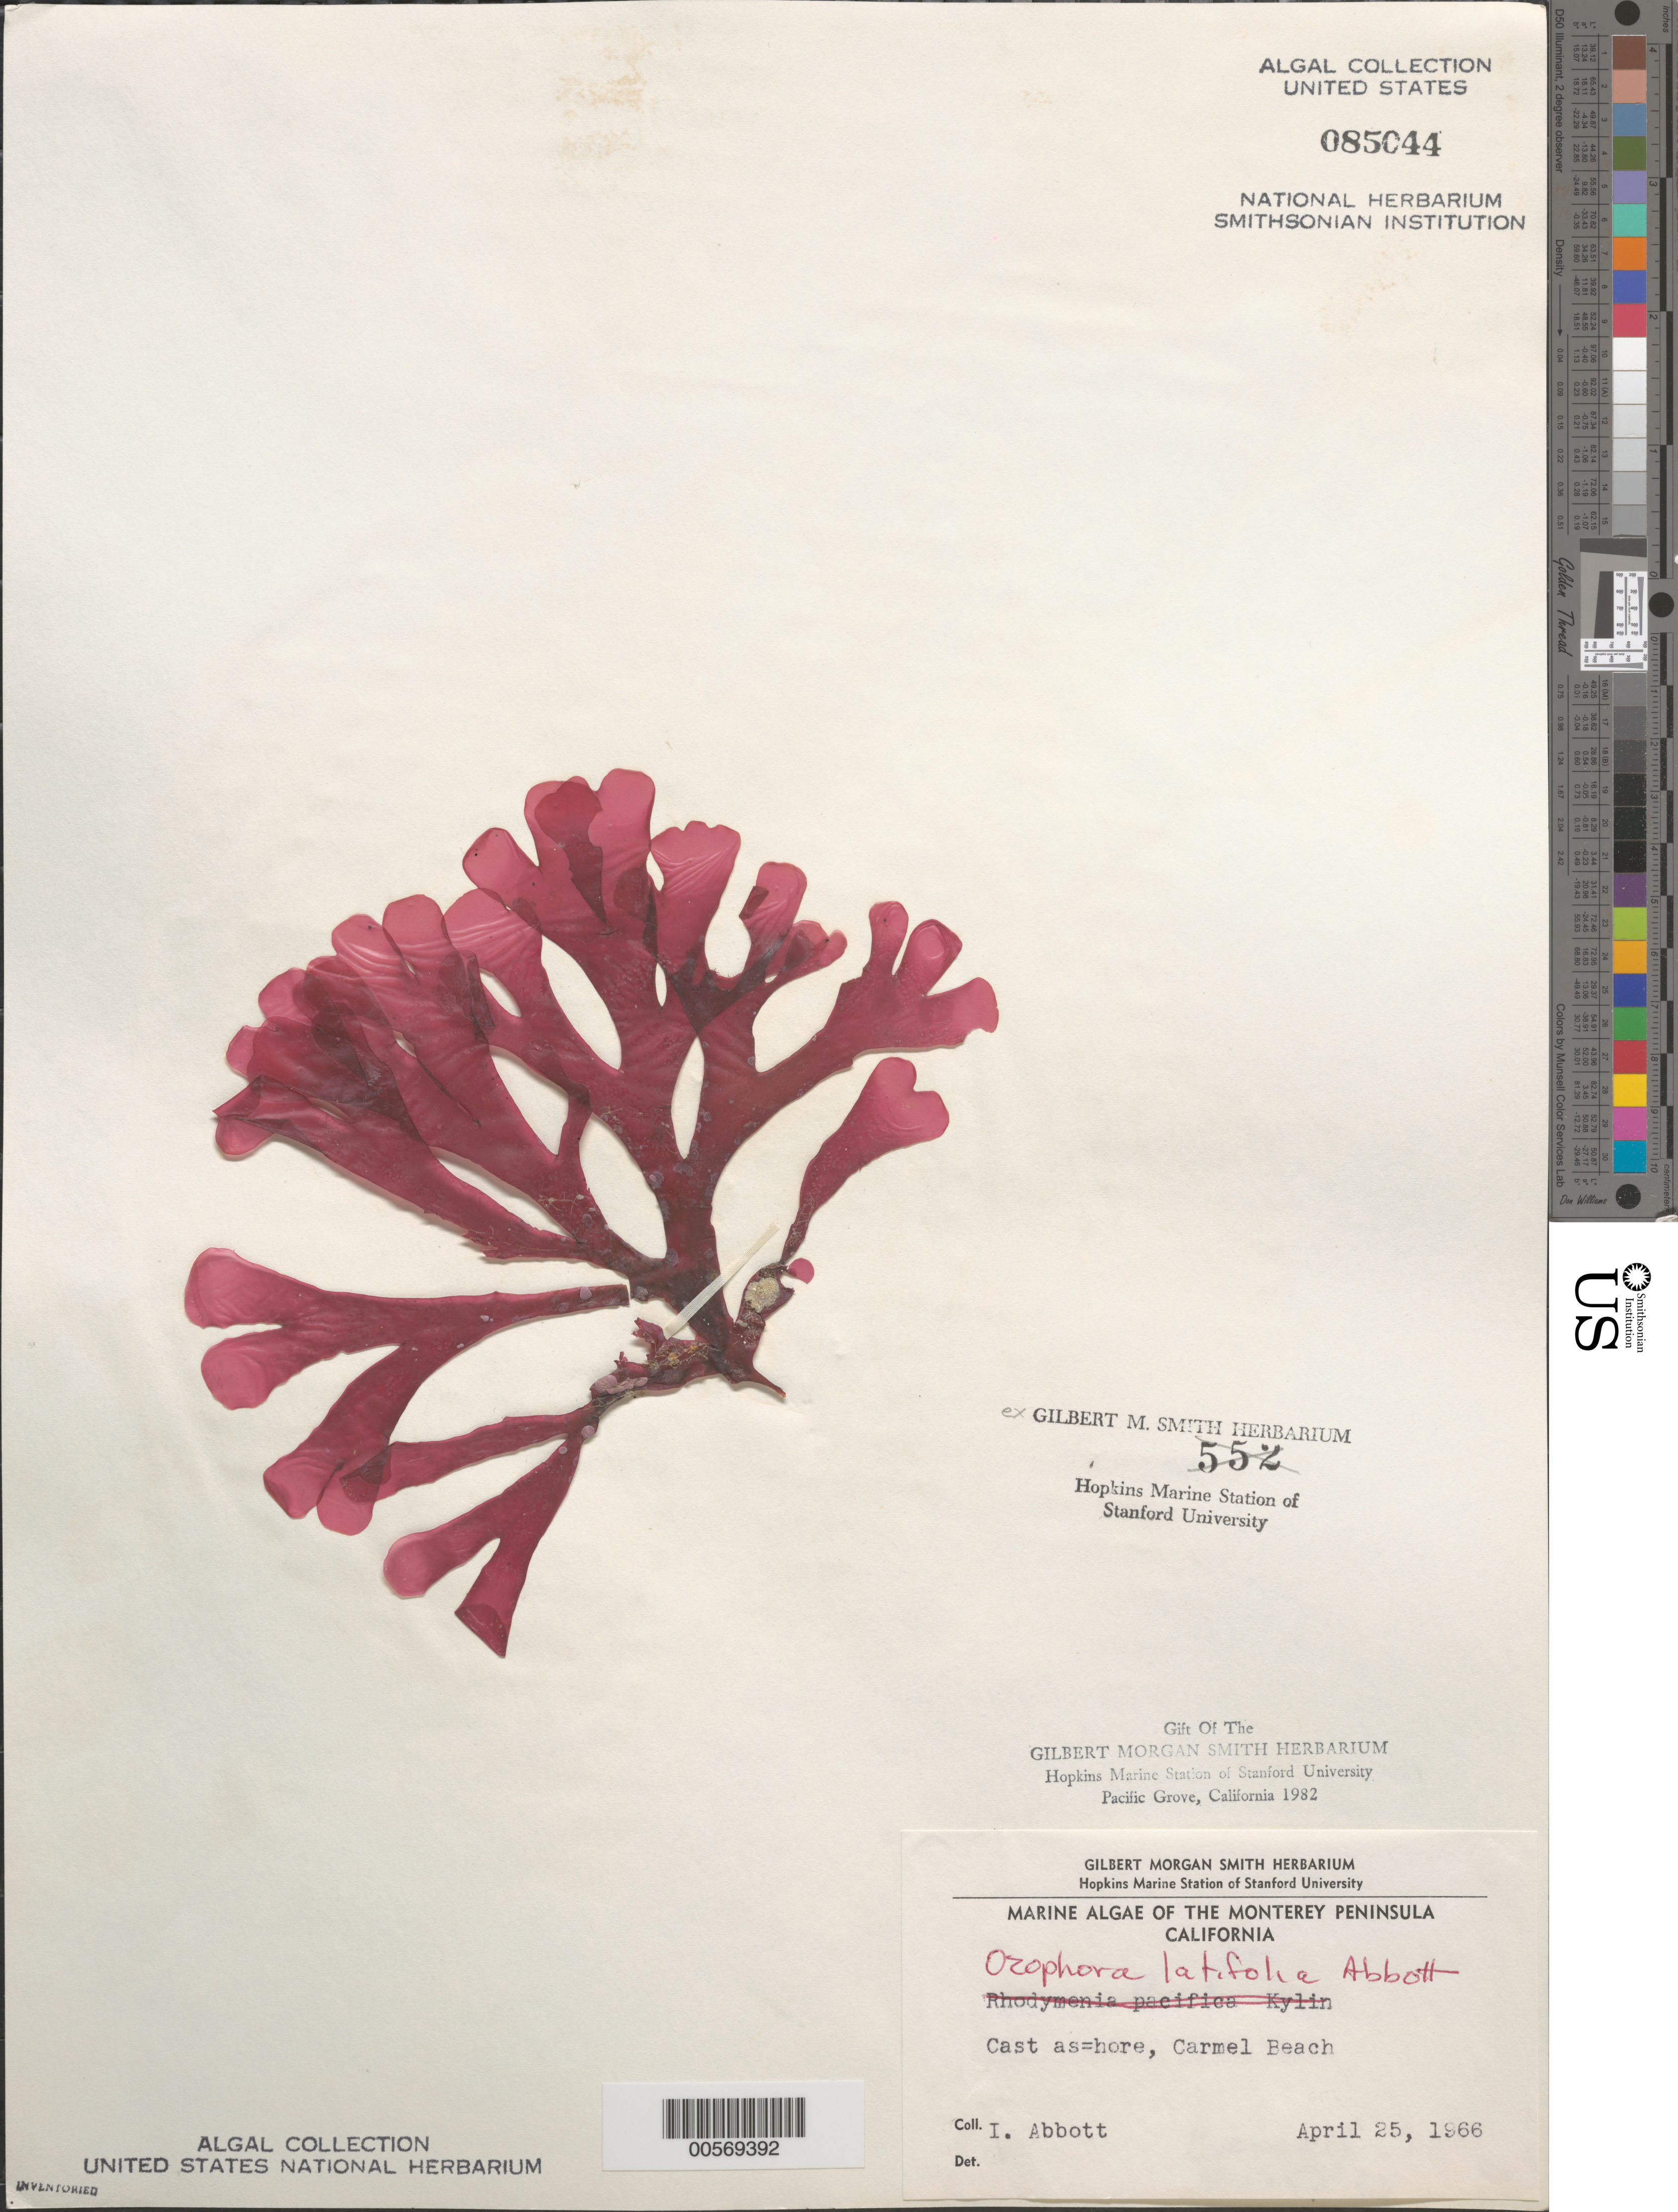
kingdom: Plantae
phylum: Rhodophyta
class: Florideophyceae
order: Gigartinales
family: Phyllophoraceae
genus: Ozophora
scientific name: Ozophora latifolia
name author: I.A. Abbott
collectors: I. A. Abbott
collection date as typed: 25 Apr 1966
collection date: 1966-04-25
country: United States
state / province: California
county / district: Monterey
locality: Carmel Beach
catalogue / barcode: US 85044